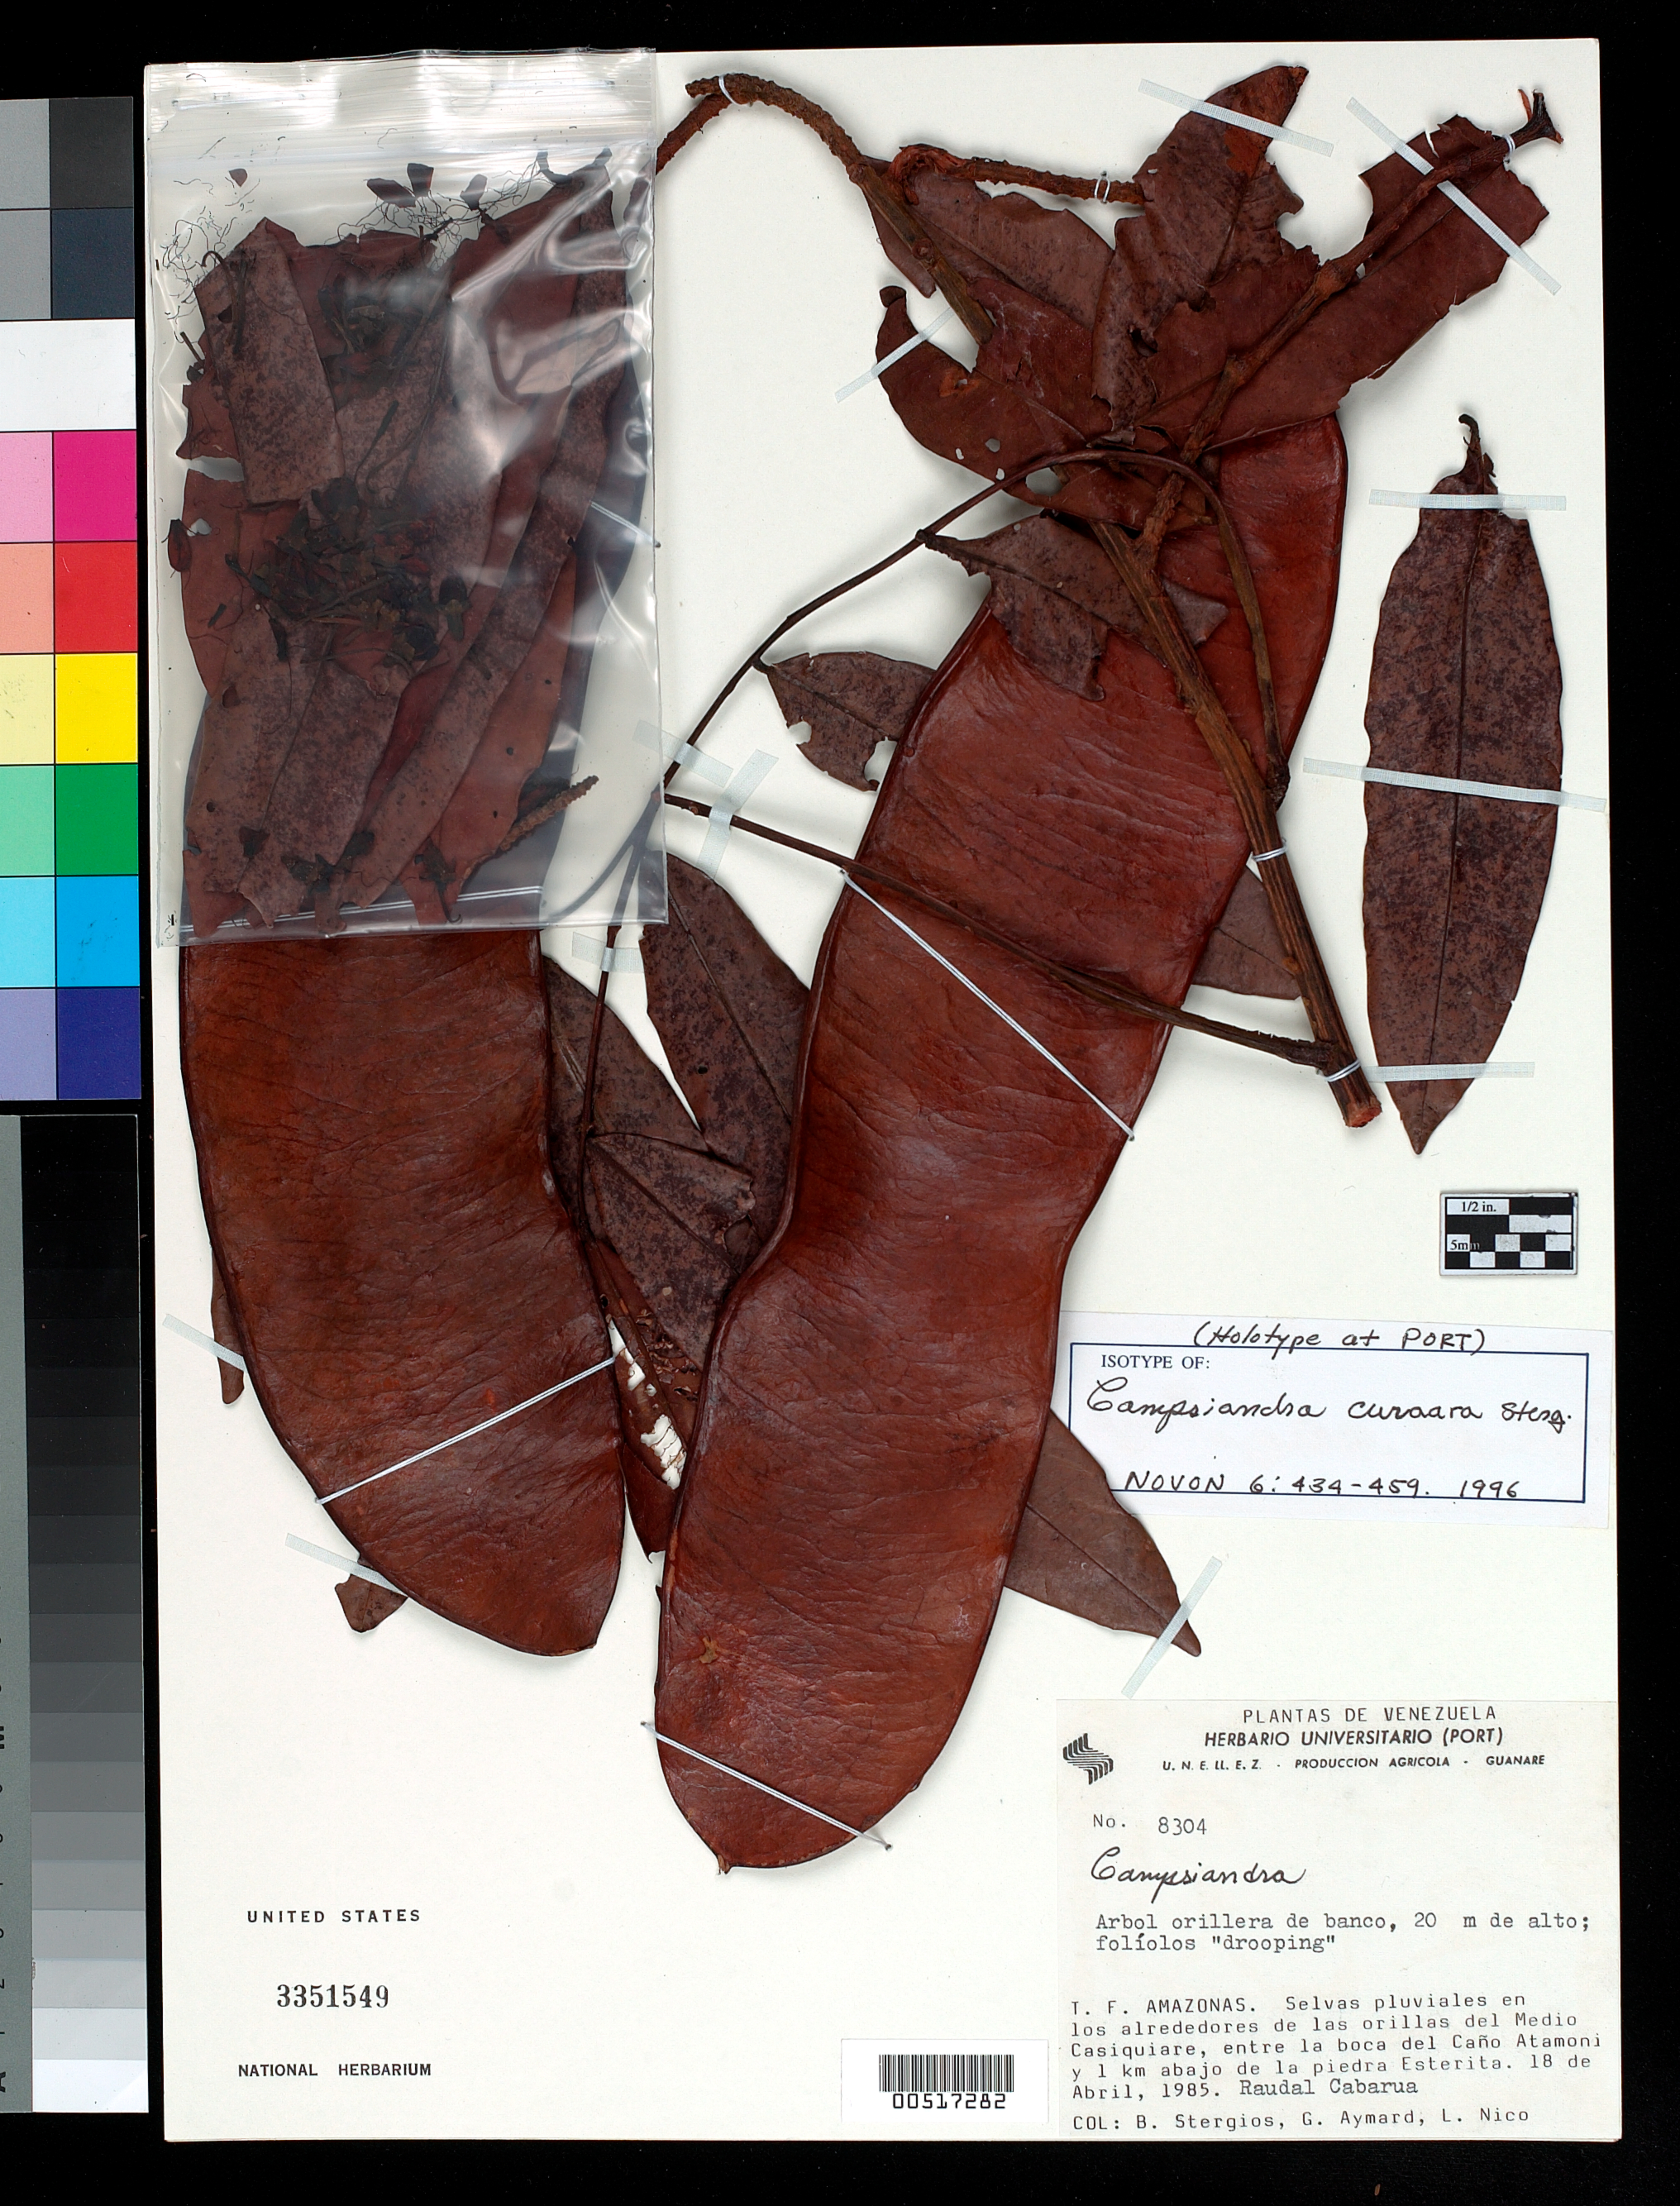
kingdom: Plantae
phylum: Tracheophyta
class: Magnoliopsida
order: Fabales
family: Fabaceae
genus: Campsiandra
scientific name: Campsiandra curaara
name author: Stergios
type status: Isotype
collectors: B. G. Stergios, G. A. Aymard & L. Nico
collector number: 8304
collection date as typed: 18 Apr 1985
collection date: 1985-04-18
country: Venezuela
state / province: Amazonas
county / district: Río Negro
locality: Raudal Cabarua, las orillas del medio casiquiare, entre La Boca del Cano Atamoni & 1 km abajo del La Piedra Esterita.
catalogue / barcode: US 3351549